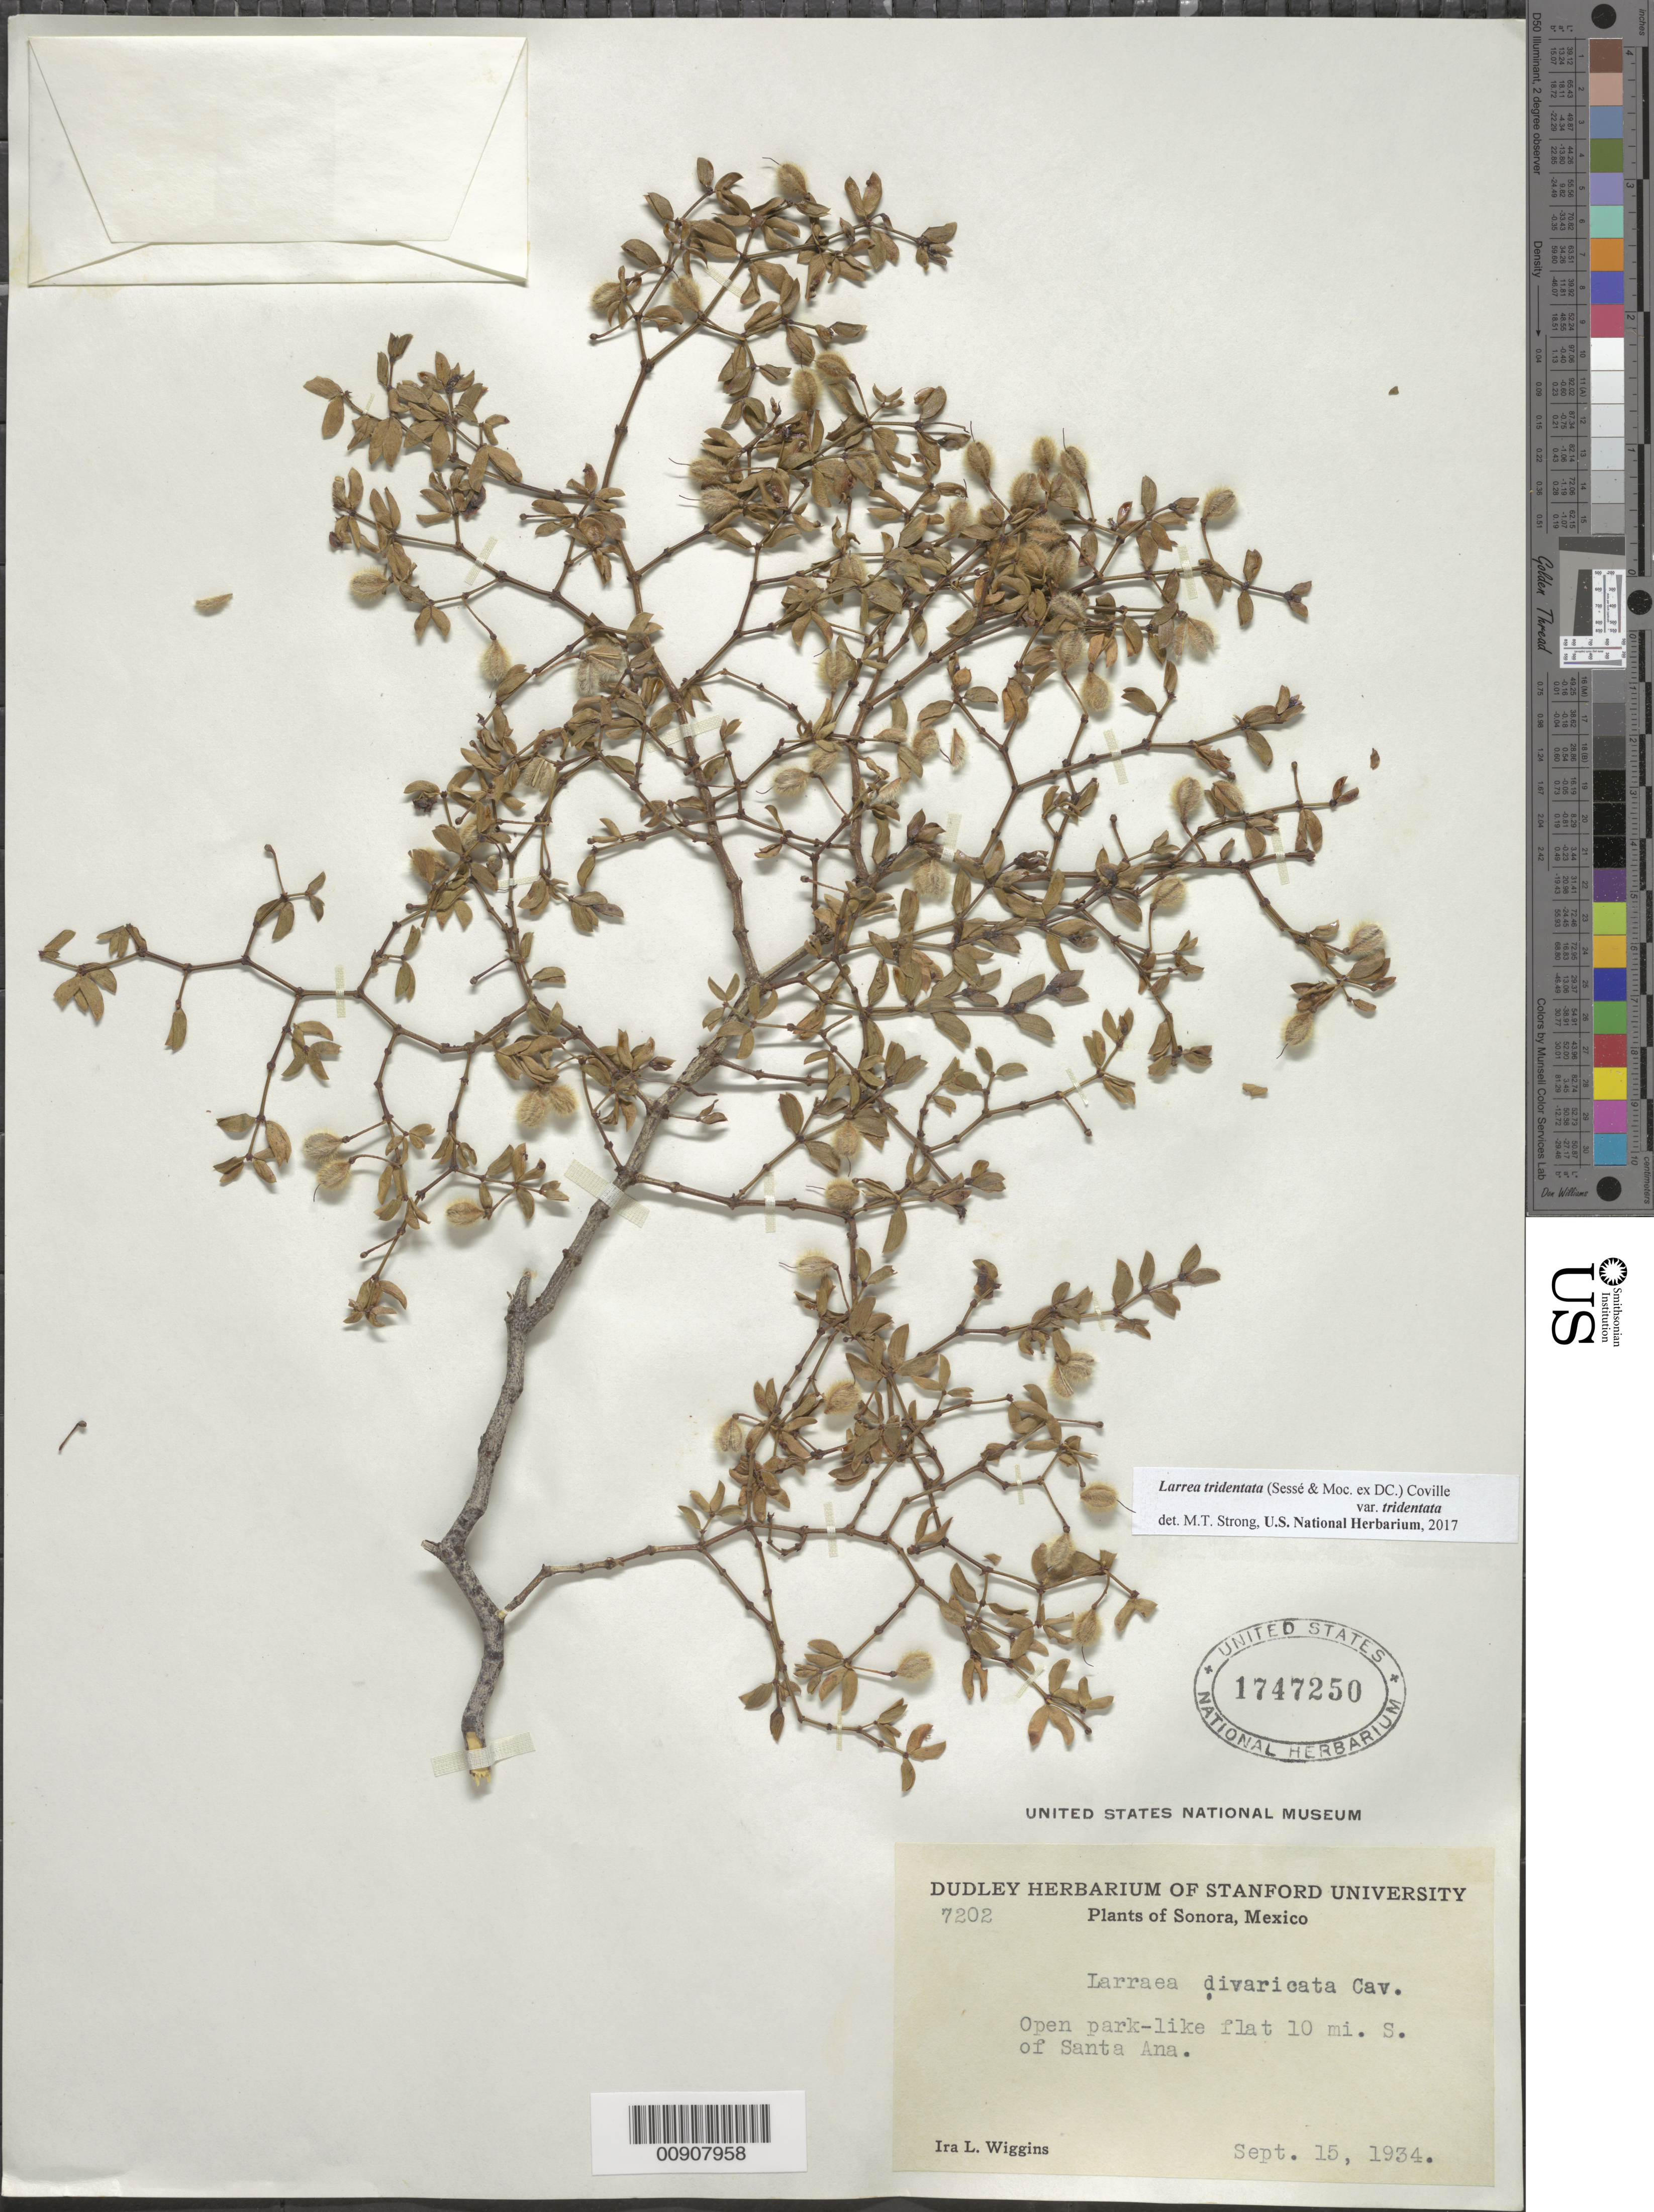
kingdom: Plantae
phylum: Tracheophyta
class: Magnoliopsida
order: Zygophyllales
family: Zygophyllaceae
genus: Larrea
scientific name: Larrea tridentata var. tridentata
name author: (Sessé & Moc. ex DC.) Coville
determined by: Strong, M. T., (US), Smithsonian Institution - National Museum of Natural History (UNITED STATES)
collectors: I. L. Wiggins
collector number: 7202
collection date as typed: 15 Sep 1934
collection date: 1934-09-15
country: Mexico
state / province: Sonora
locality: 10 mi. S of Santa Ana, Sonora.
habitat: Open park-like flat.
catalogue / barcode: US 1747250